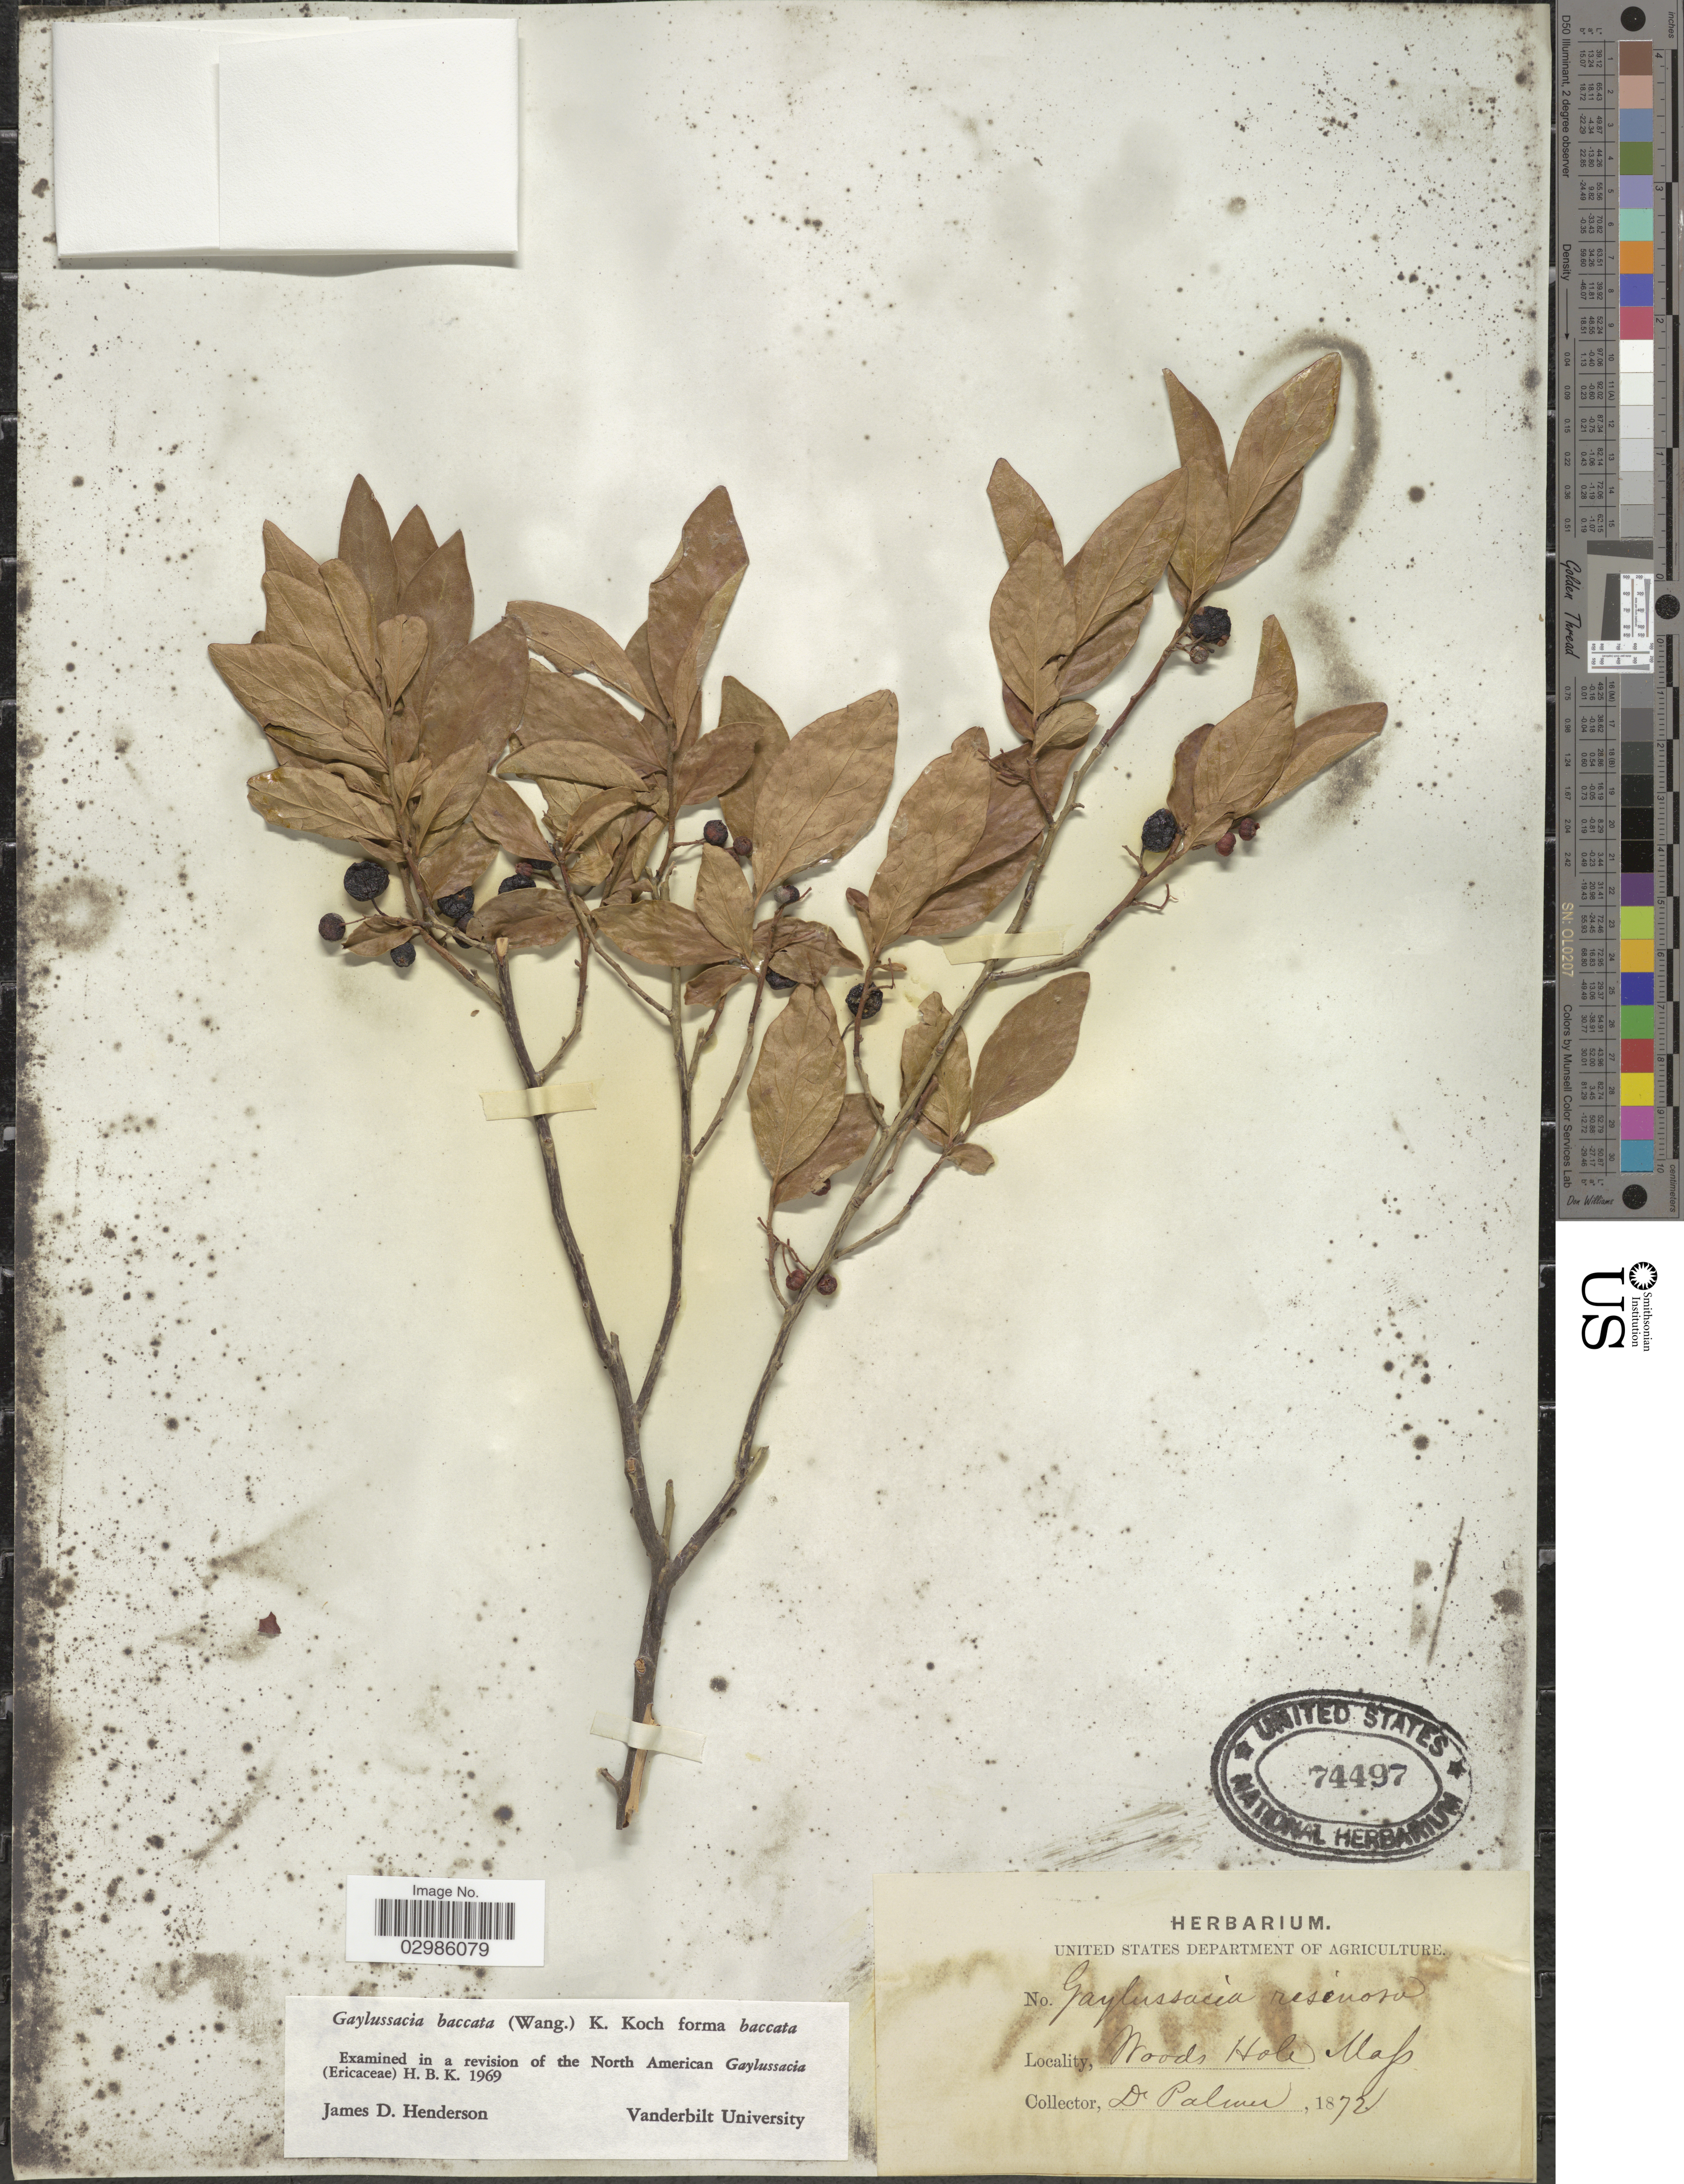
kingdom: Plantae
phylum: Tracheophyta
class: Magnoliopsida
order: Ericales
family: Ericaceae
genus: Gaylussacia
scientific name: Gaylussacia baccata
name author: (Wangenh.) K. Koch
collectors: Palmer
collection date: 1872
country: United States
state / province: Massachusetts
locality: Woods Hole.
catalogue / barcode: US 74497